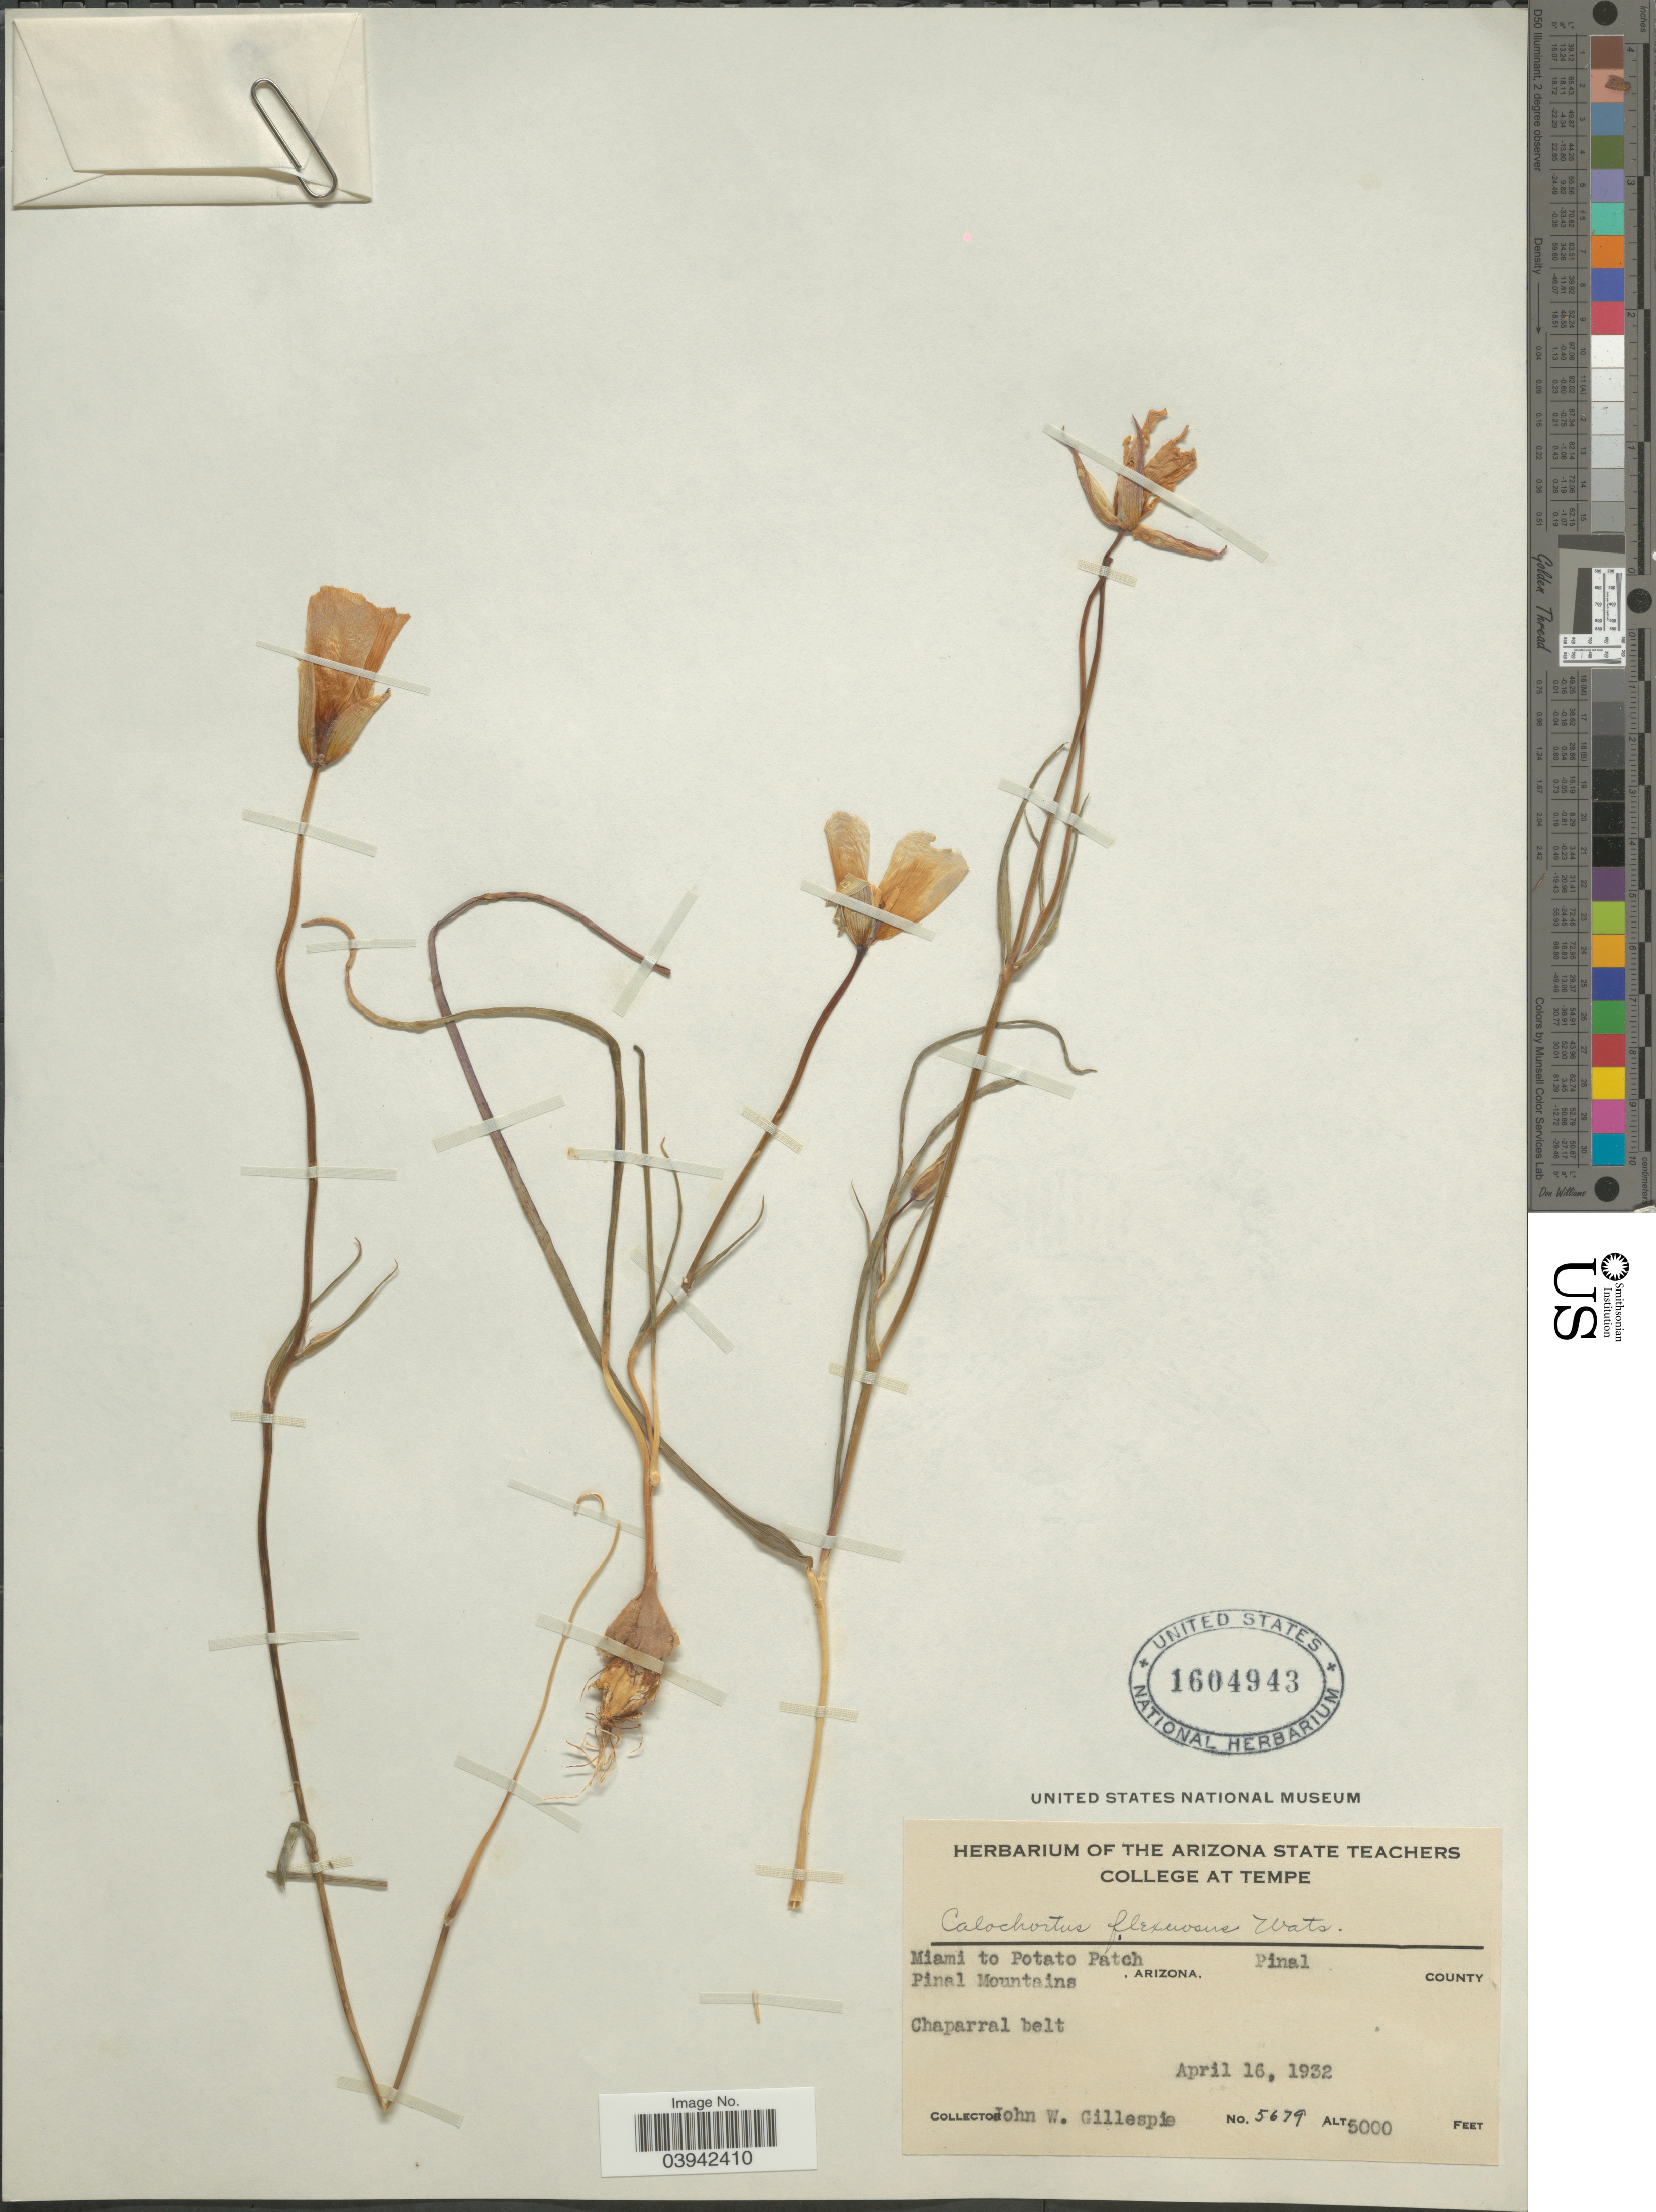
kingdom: Plantae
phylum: Tracheophyta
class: Liliopsida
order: Liliales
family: Liliaceae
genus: Calochortus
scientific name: Calochortus flexuosus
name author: S. Watson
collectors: J. W. Gillespie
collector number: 5679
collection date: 1932-04-16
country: United States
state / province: Arizona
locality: Miami to Potato Patch. Pinal Mountains. Pinal County. Chaparral belt.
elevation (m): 1524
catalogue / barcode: US 1604943